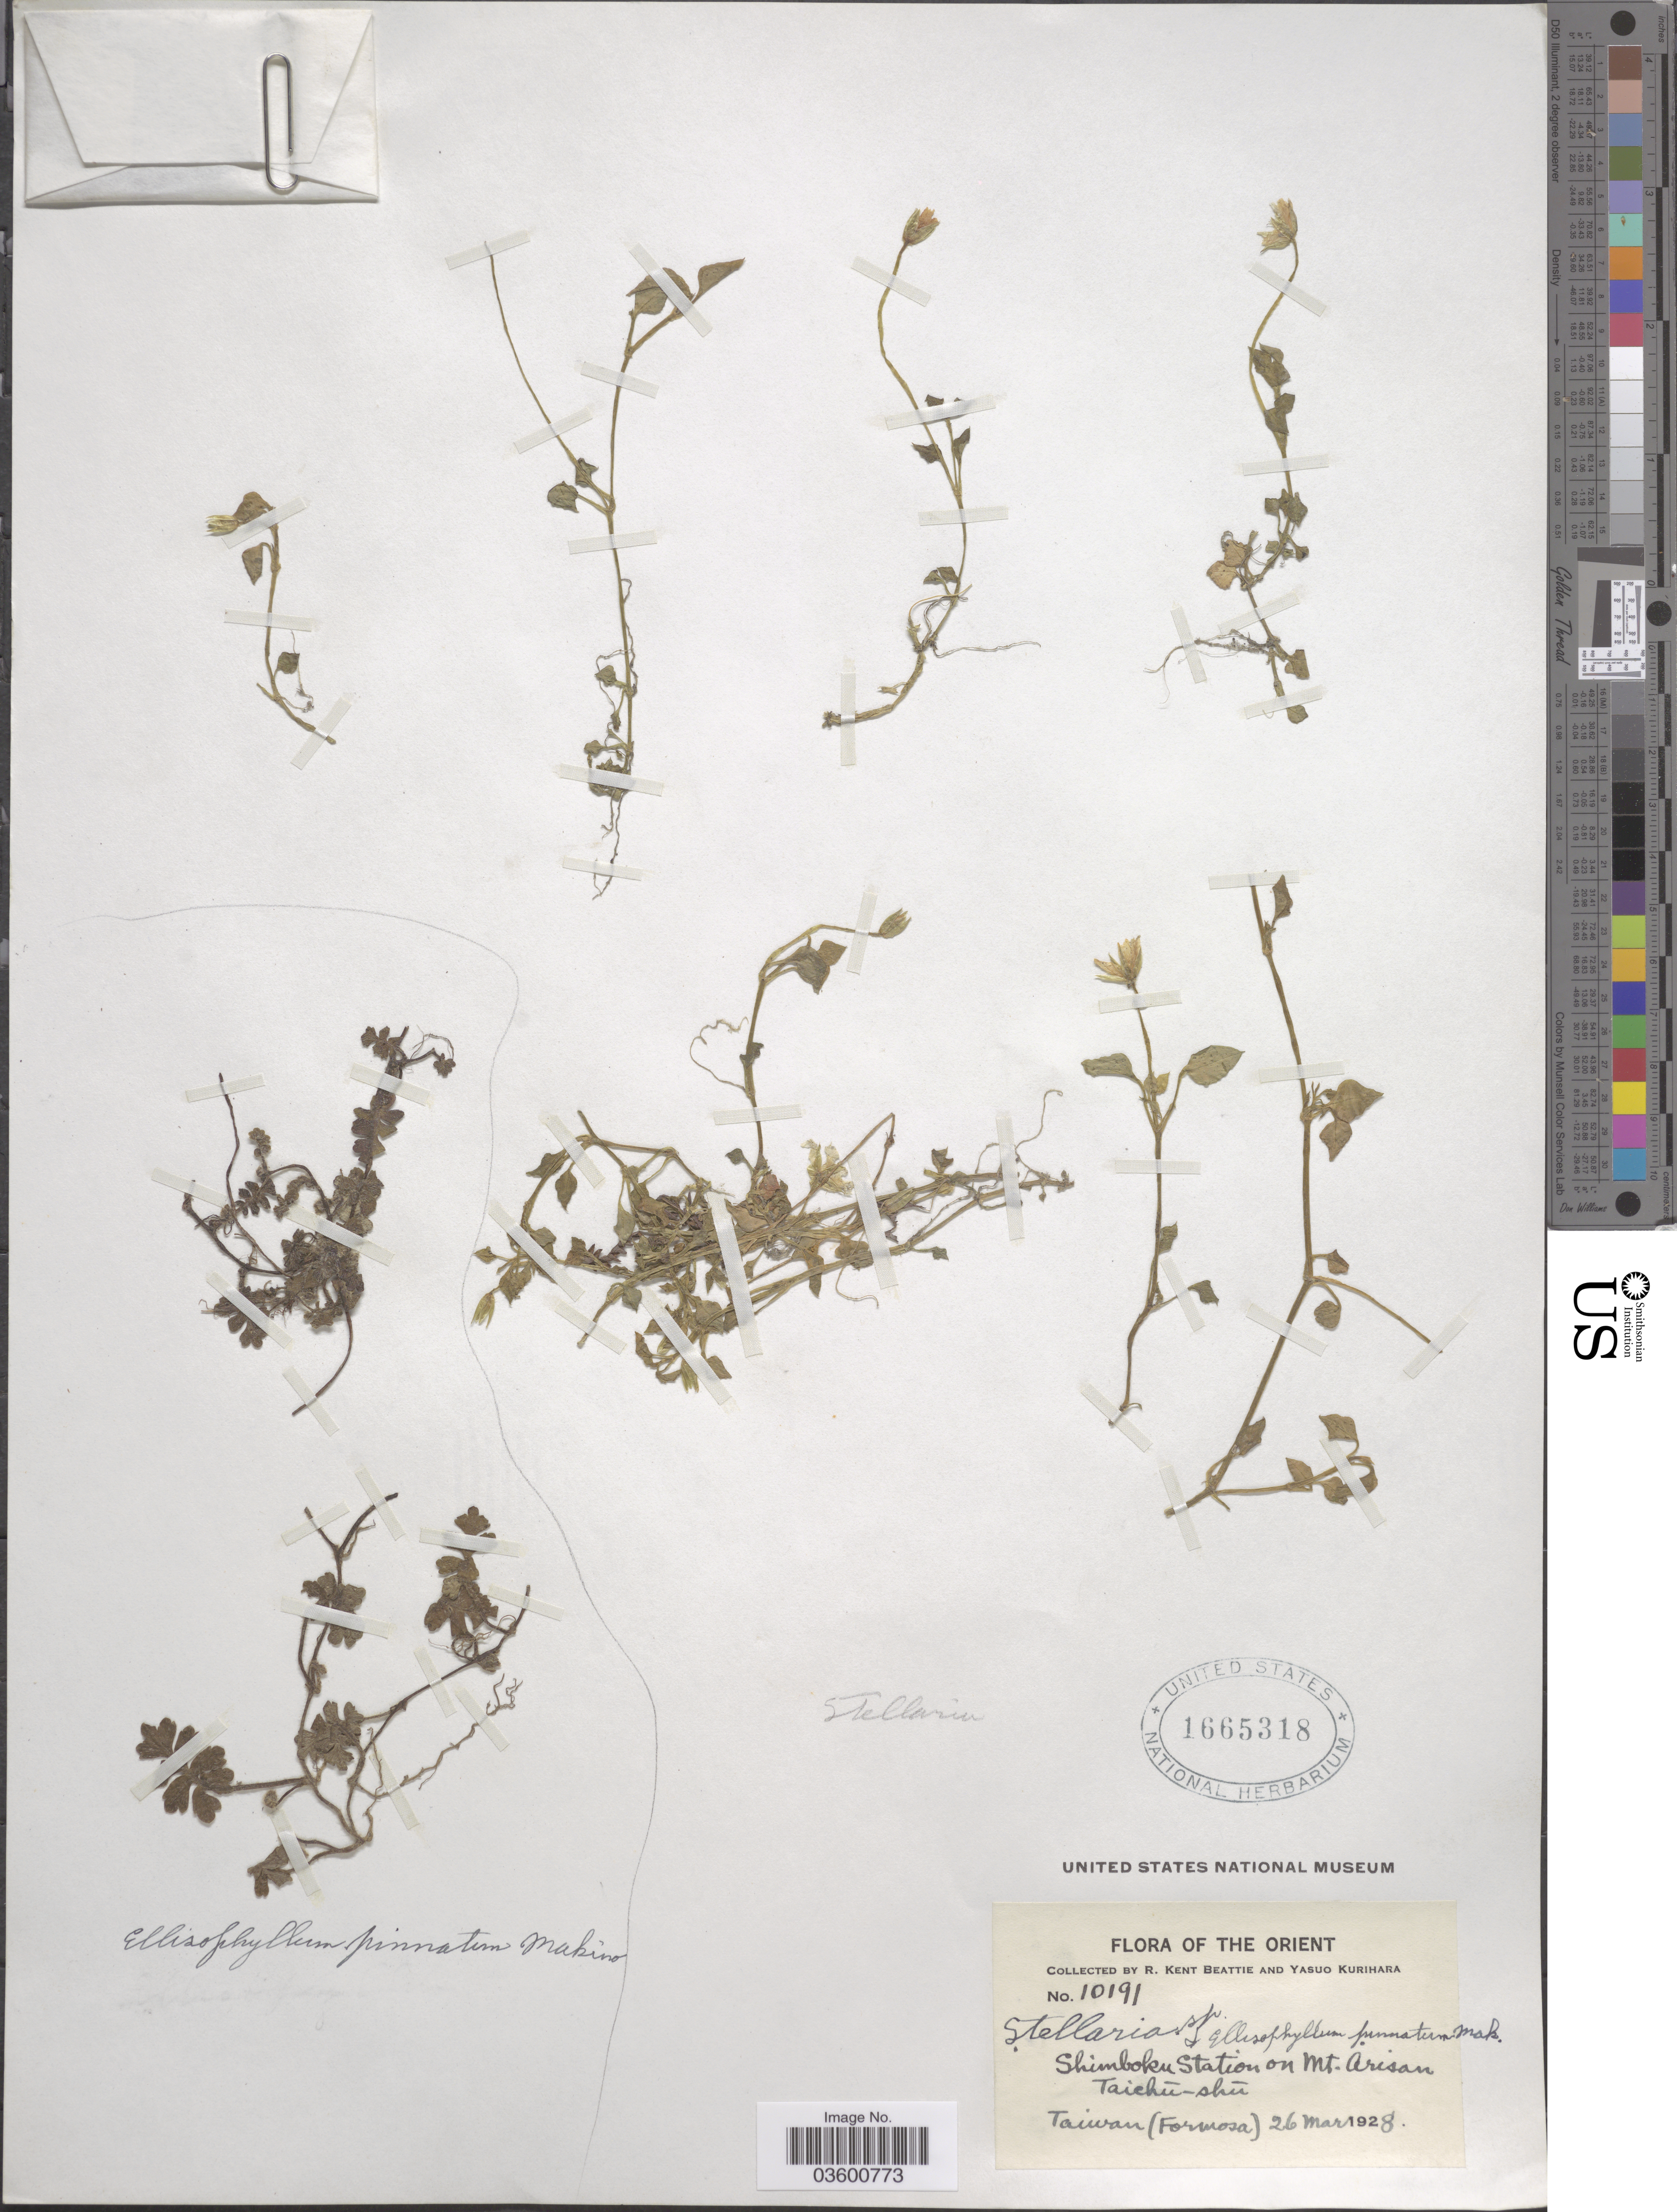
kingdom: Plantae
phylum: Tracheophyta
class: Magnoliopsida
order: Caryophyllales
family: Caryophyllaceae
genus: Stellaria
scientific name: Stellaria sp.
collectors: R. K. Beattie & Y. Kurihara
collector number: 10191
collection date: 1928-03-26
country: Taiwan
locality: The Orient. Shimboku Station on Mt. Arisan Taichū-shū (Formosa).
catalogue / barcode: US 1665318